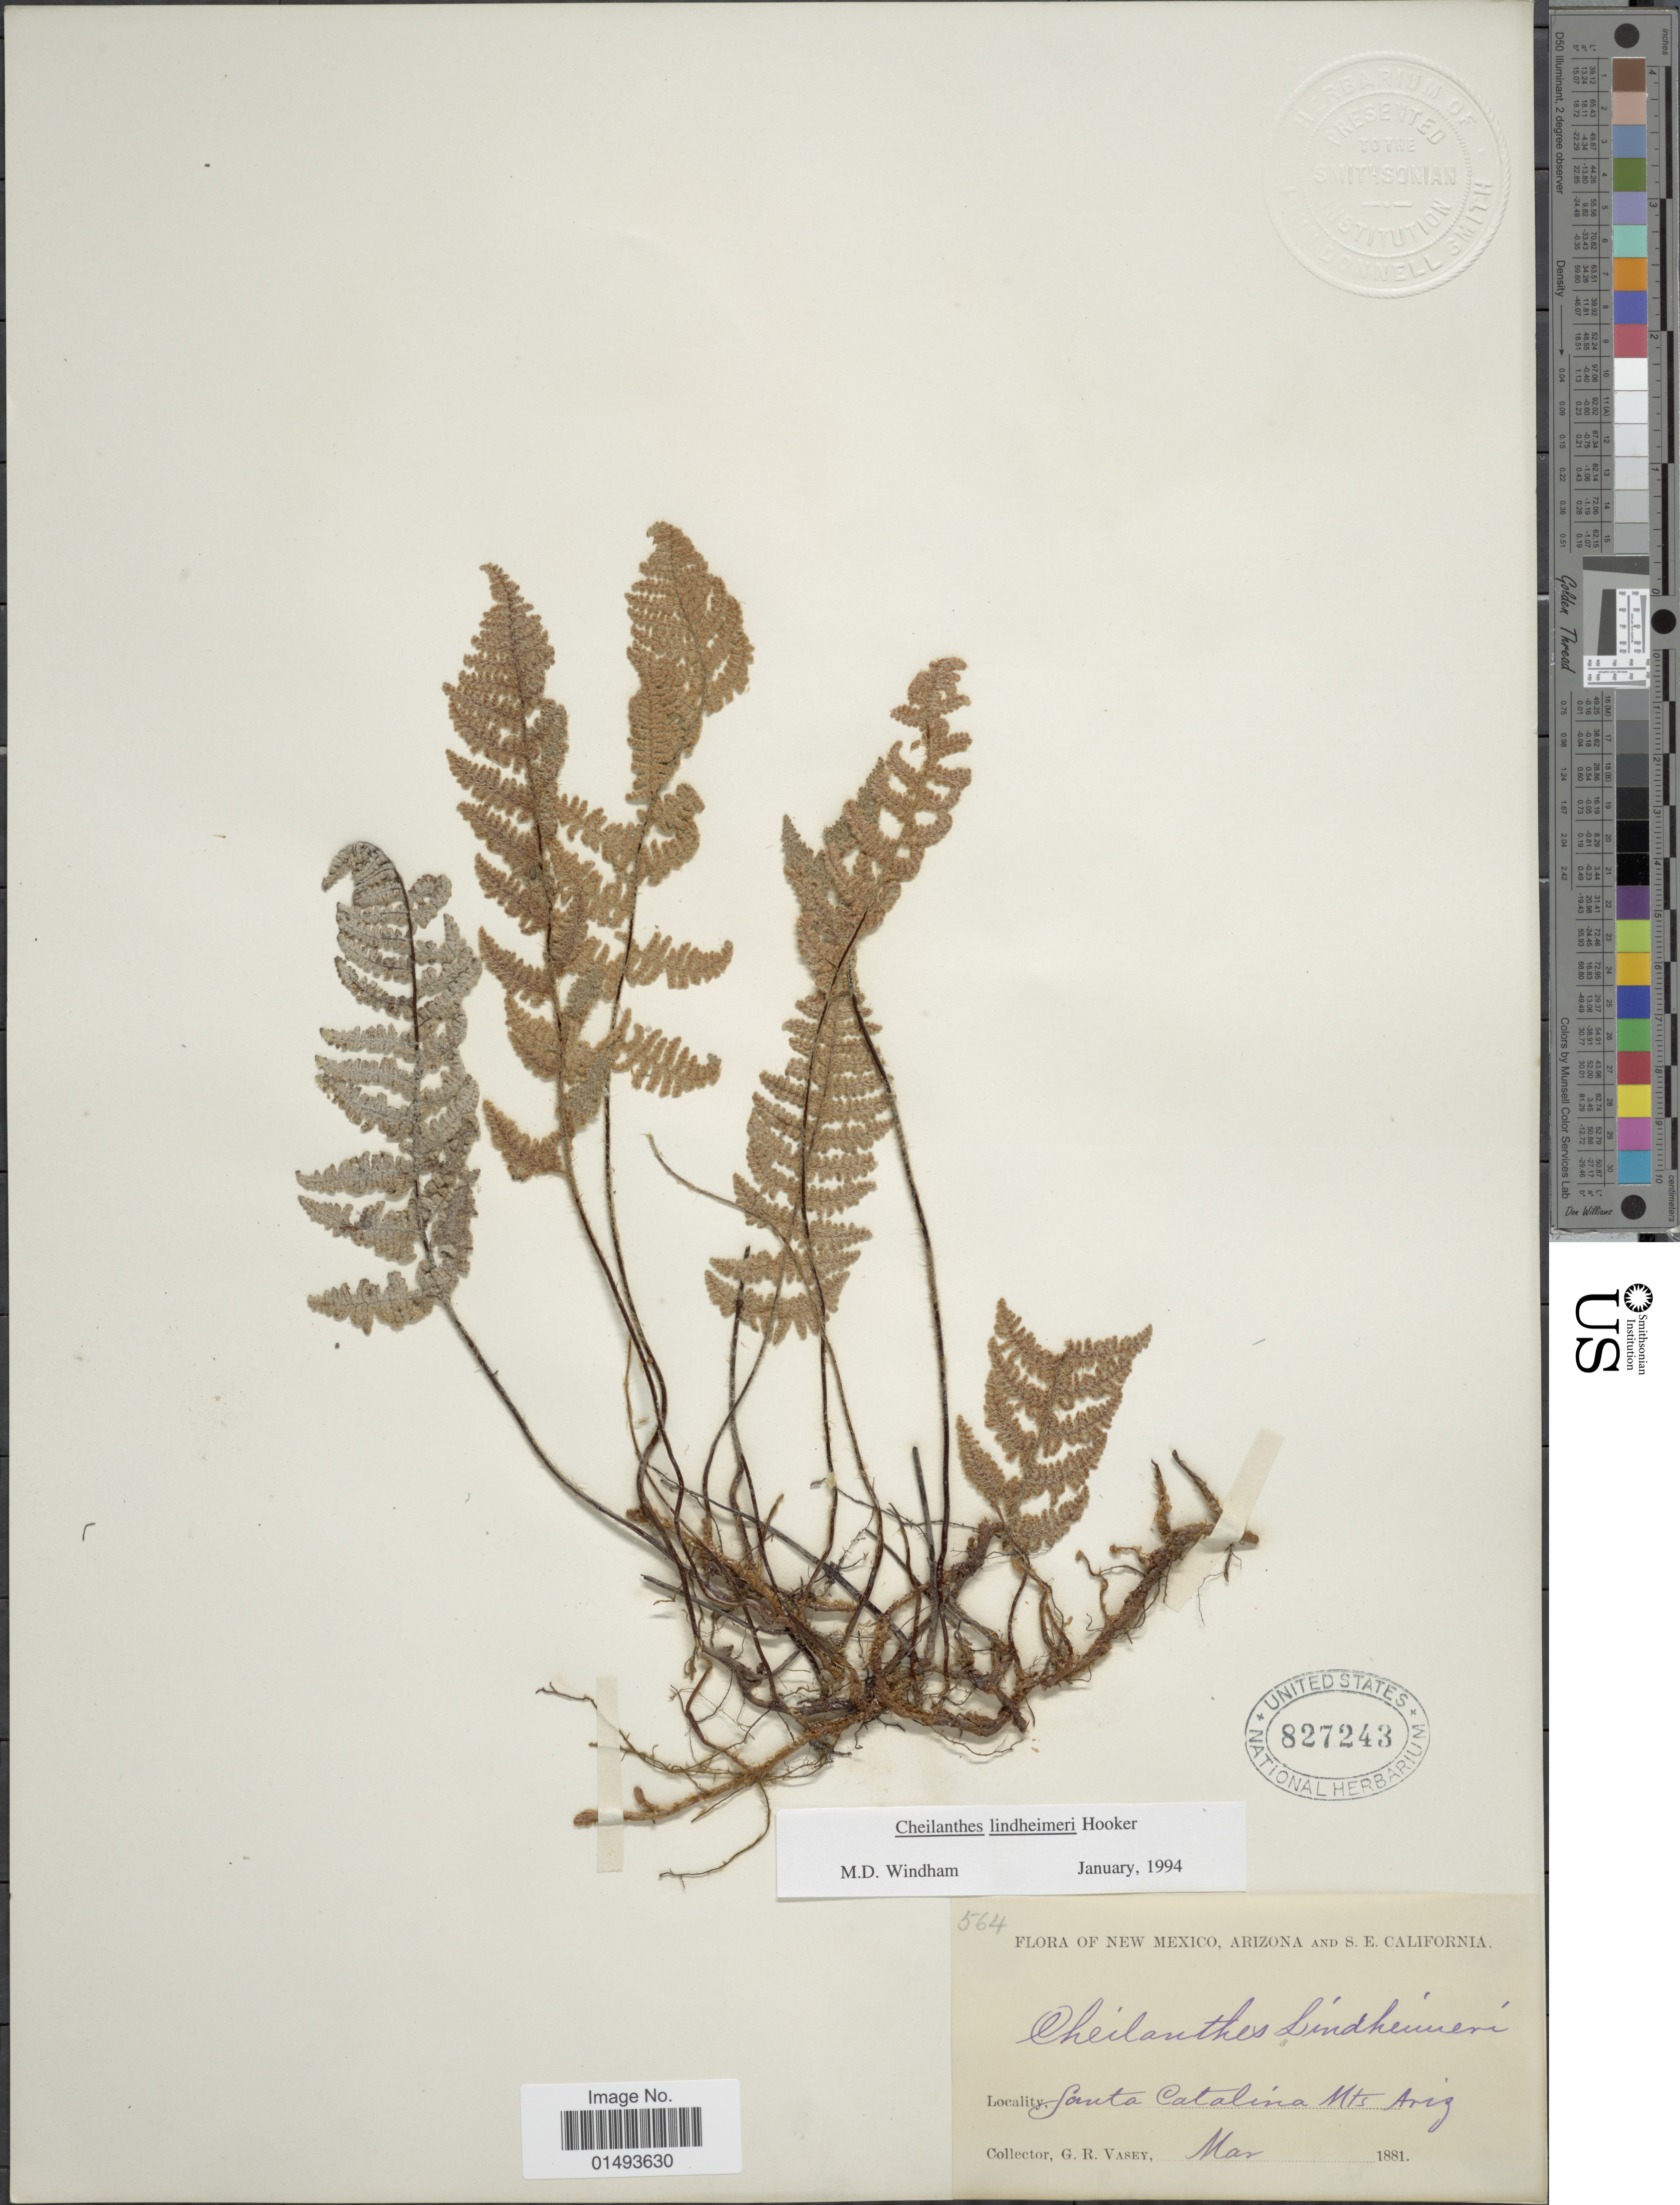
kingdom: Plantae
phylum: Tracheophyta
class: Polypodiopsida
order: Polypodiales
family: Pteridaceae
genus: Myriopteris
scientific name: Myriopteris lindheimeri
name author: (Hook.) J. Sm.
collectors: G. R. Vasey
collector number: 564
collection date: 1881-03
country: United States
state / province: Arizona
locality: Santa Catalina Mts.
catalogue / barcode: US 827243